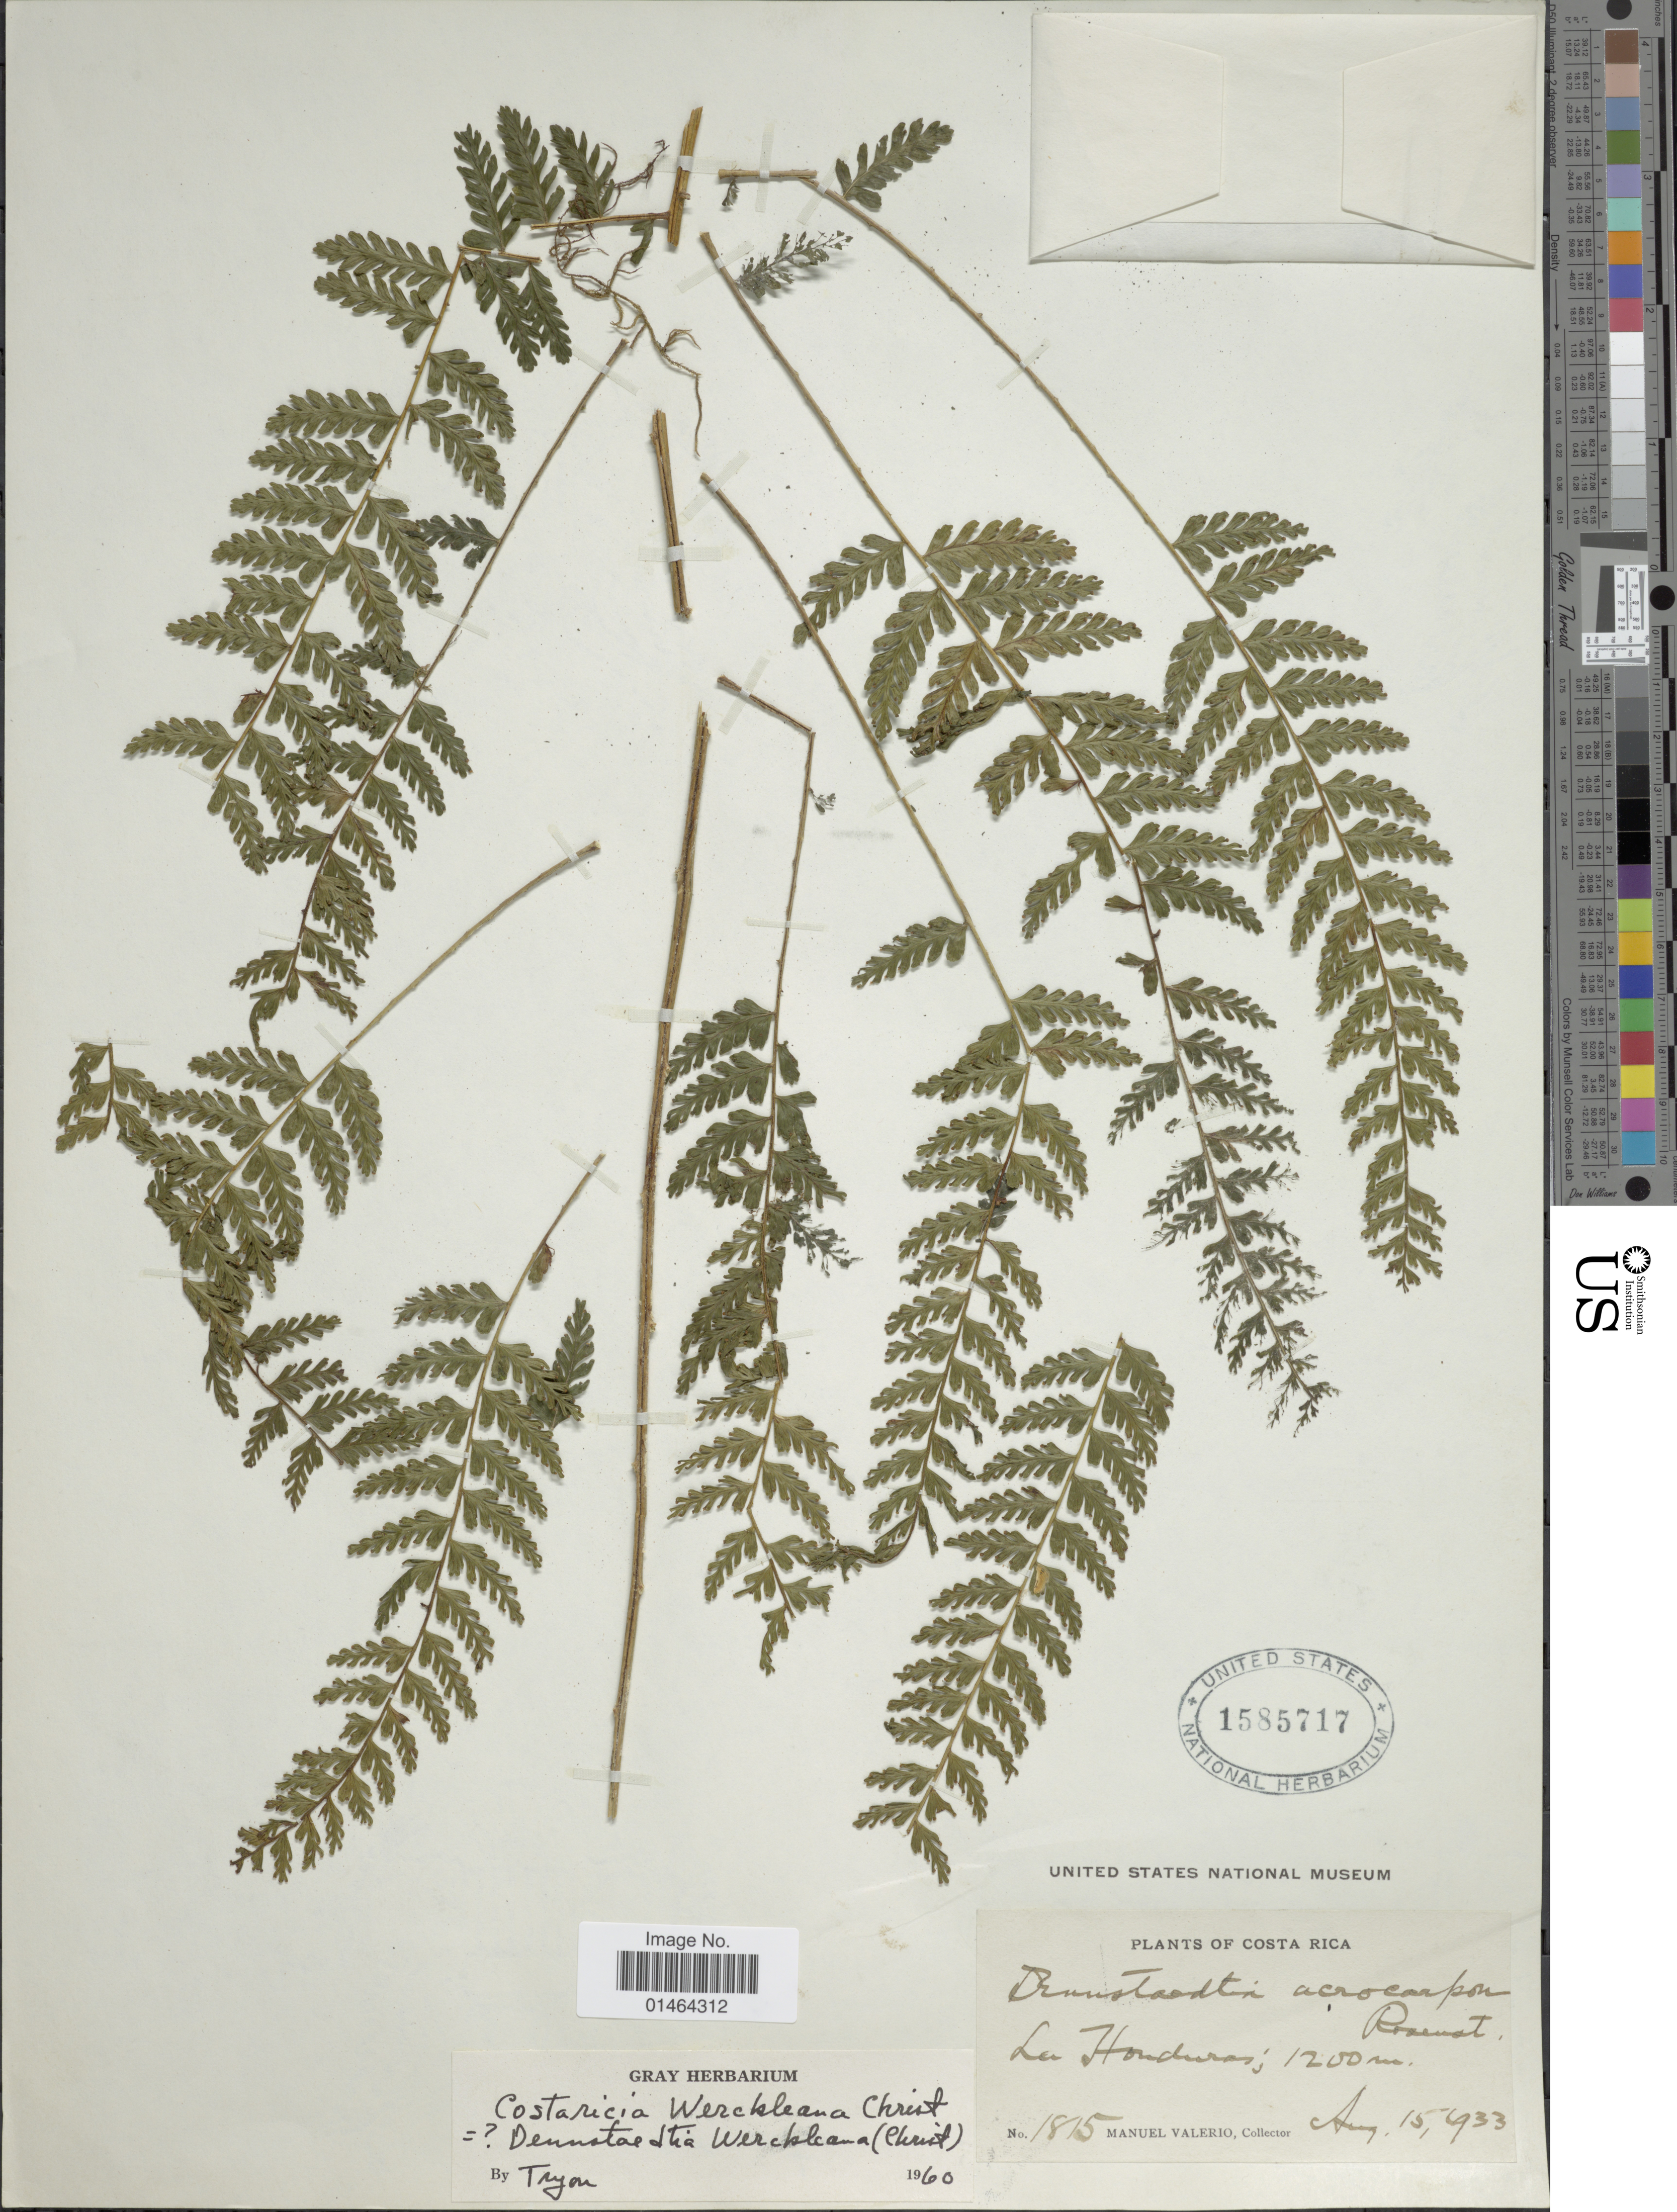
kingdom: Plantae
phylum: Tracheophyta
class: Polypodiopsida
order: Polypodiales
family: Dennstaedtiaceae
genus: Dennstaedtia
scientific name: Dennstaedtia werckleana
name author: (Christ) Navarr. & B. Øllg.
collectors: M. Valerio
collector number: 1815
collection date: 1933-08-15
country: Costa Rica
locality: La Honduras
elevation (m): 1200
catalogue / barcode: US 1585717